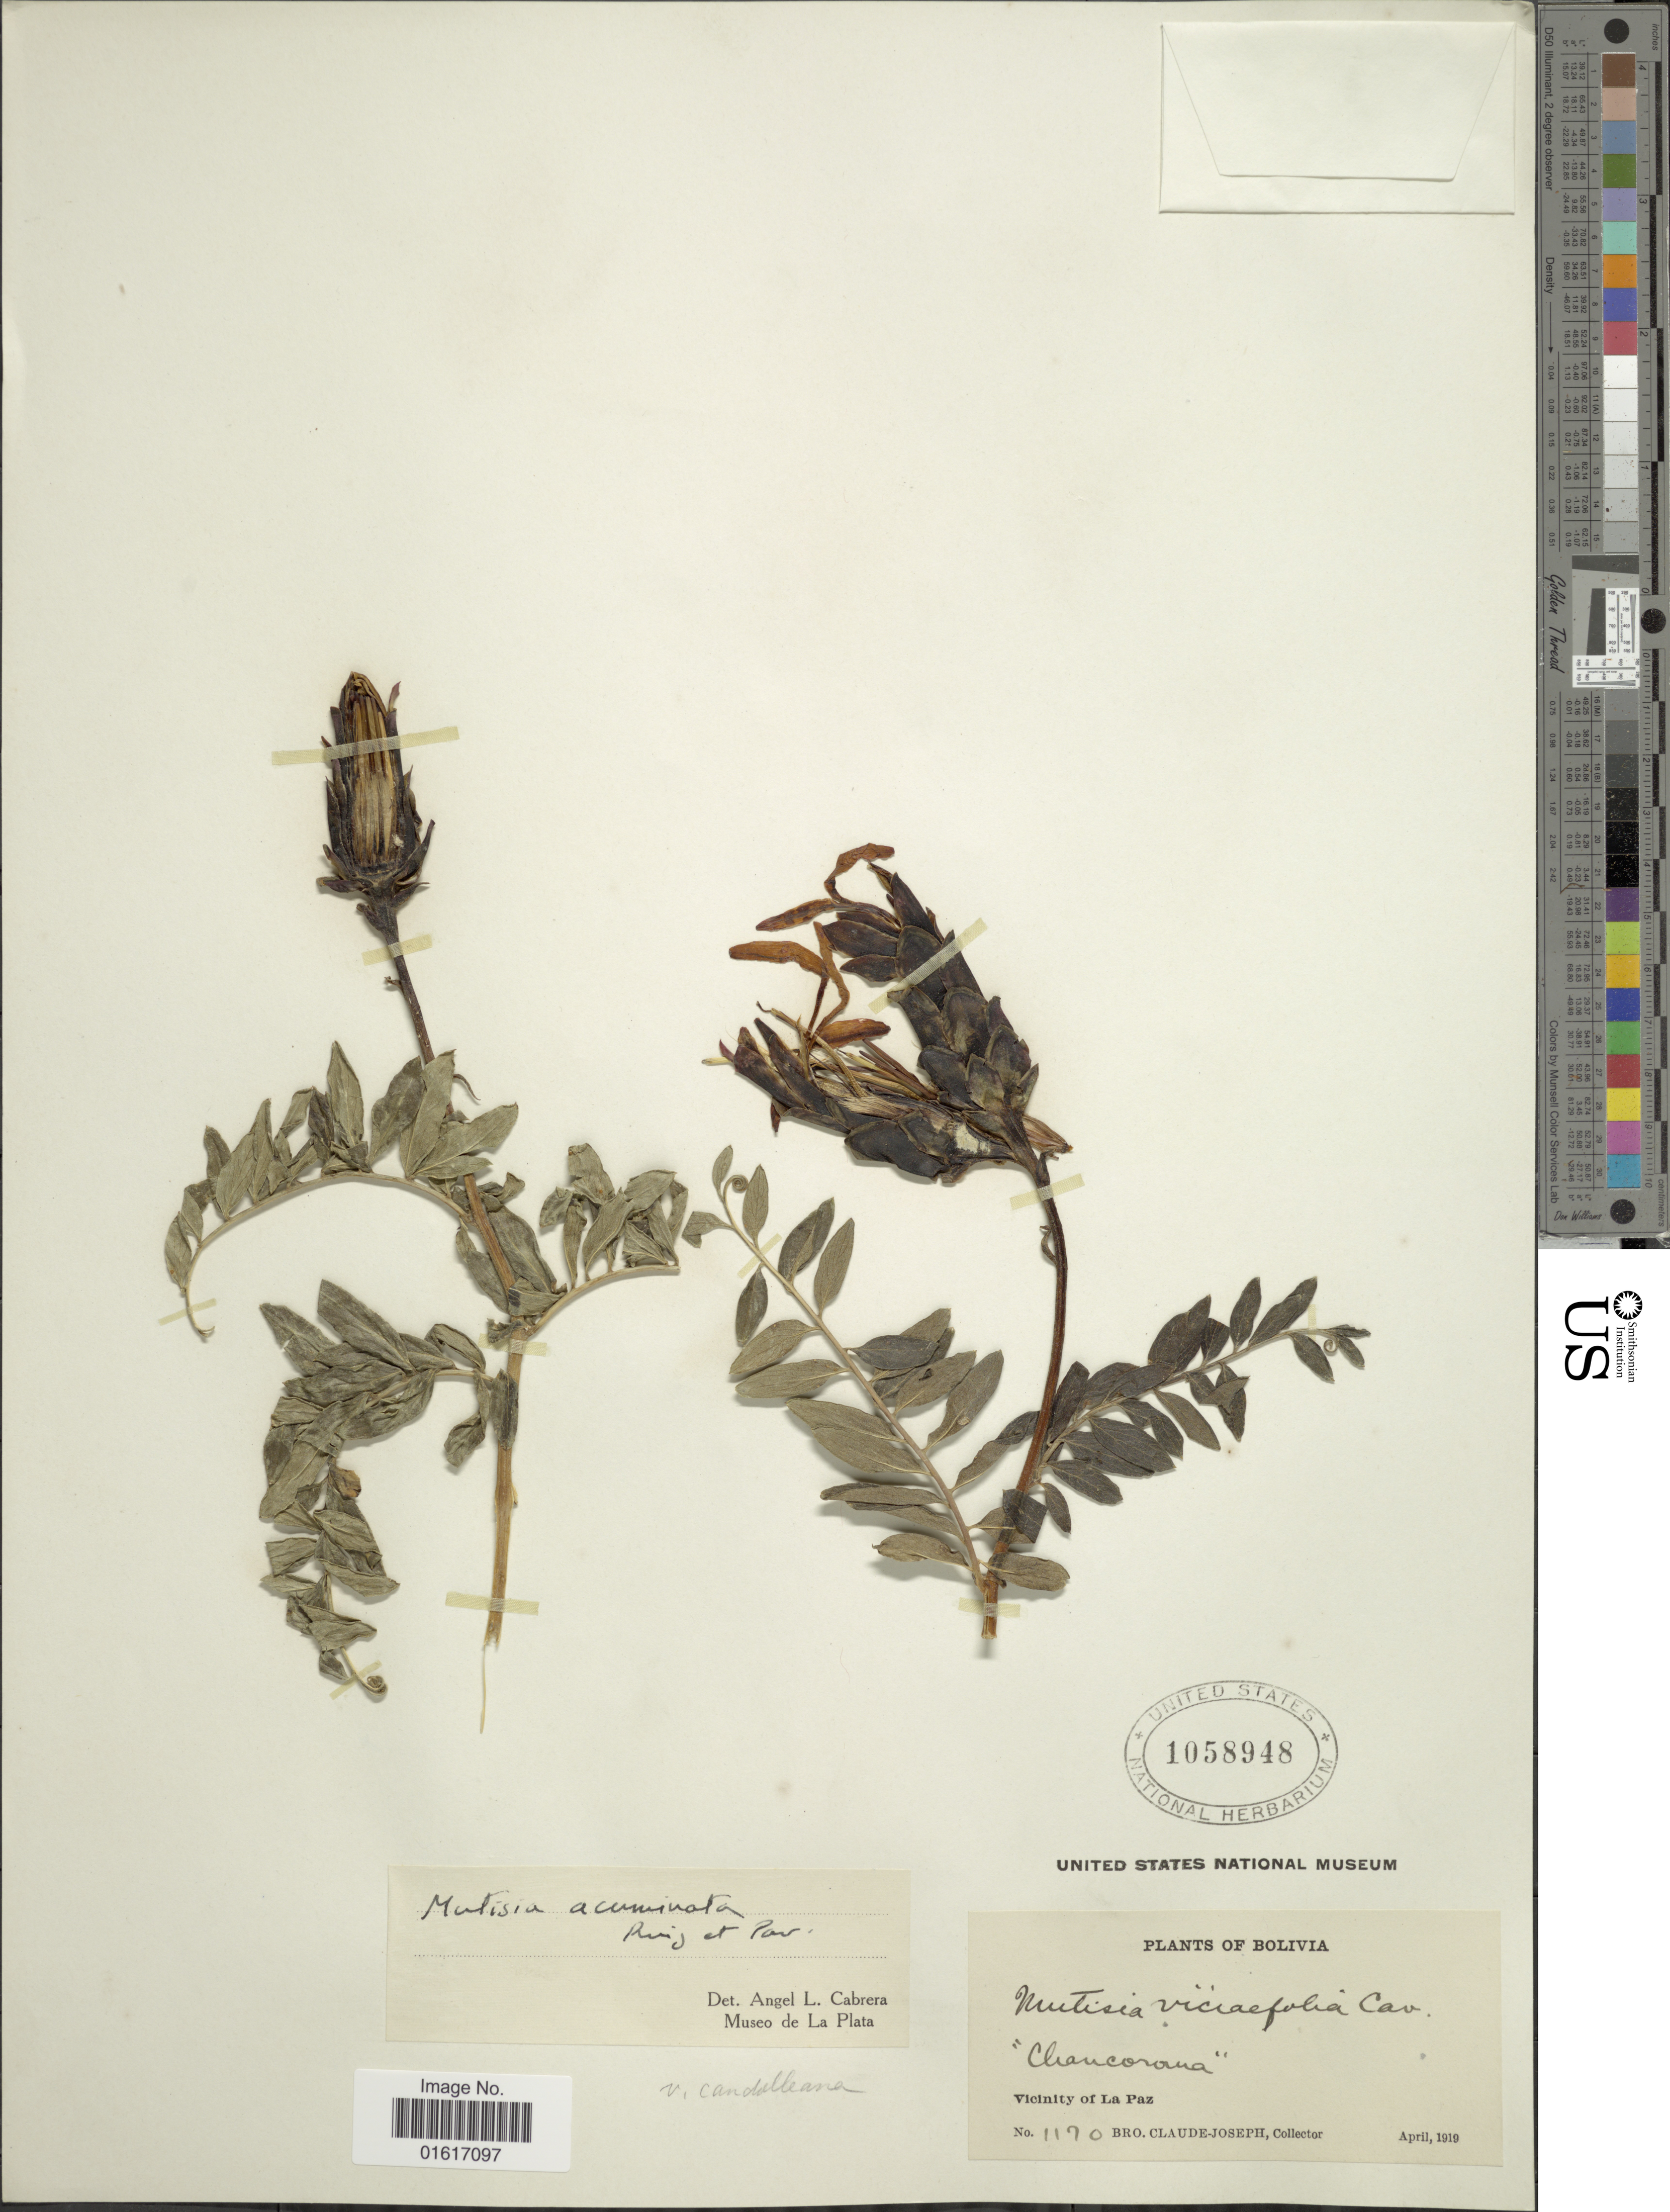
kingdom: Plantae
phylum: Tracheophyta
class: Magnoliopsida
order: Asterales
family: Asteraceae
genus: Mutisia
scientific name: Mutisia acuminata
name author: Ruiz & Pav.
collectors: Bro. Claude-Joseph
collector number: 1170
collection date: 1919-04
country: Bolivia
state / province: La Paz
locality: Chancorona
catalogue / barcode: US 1058948